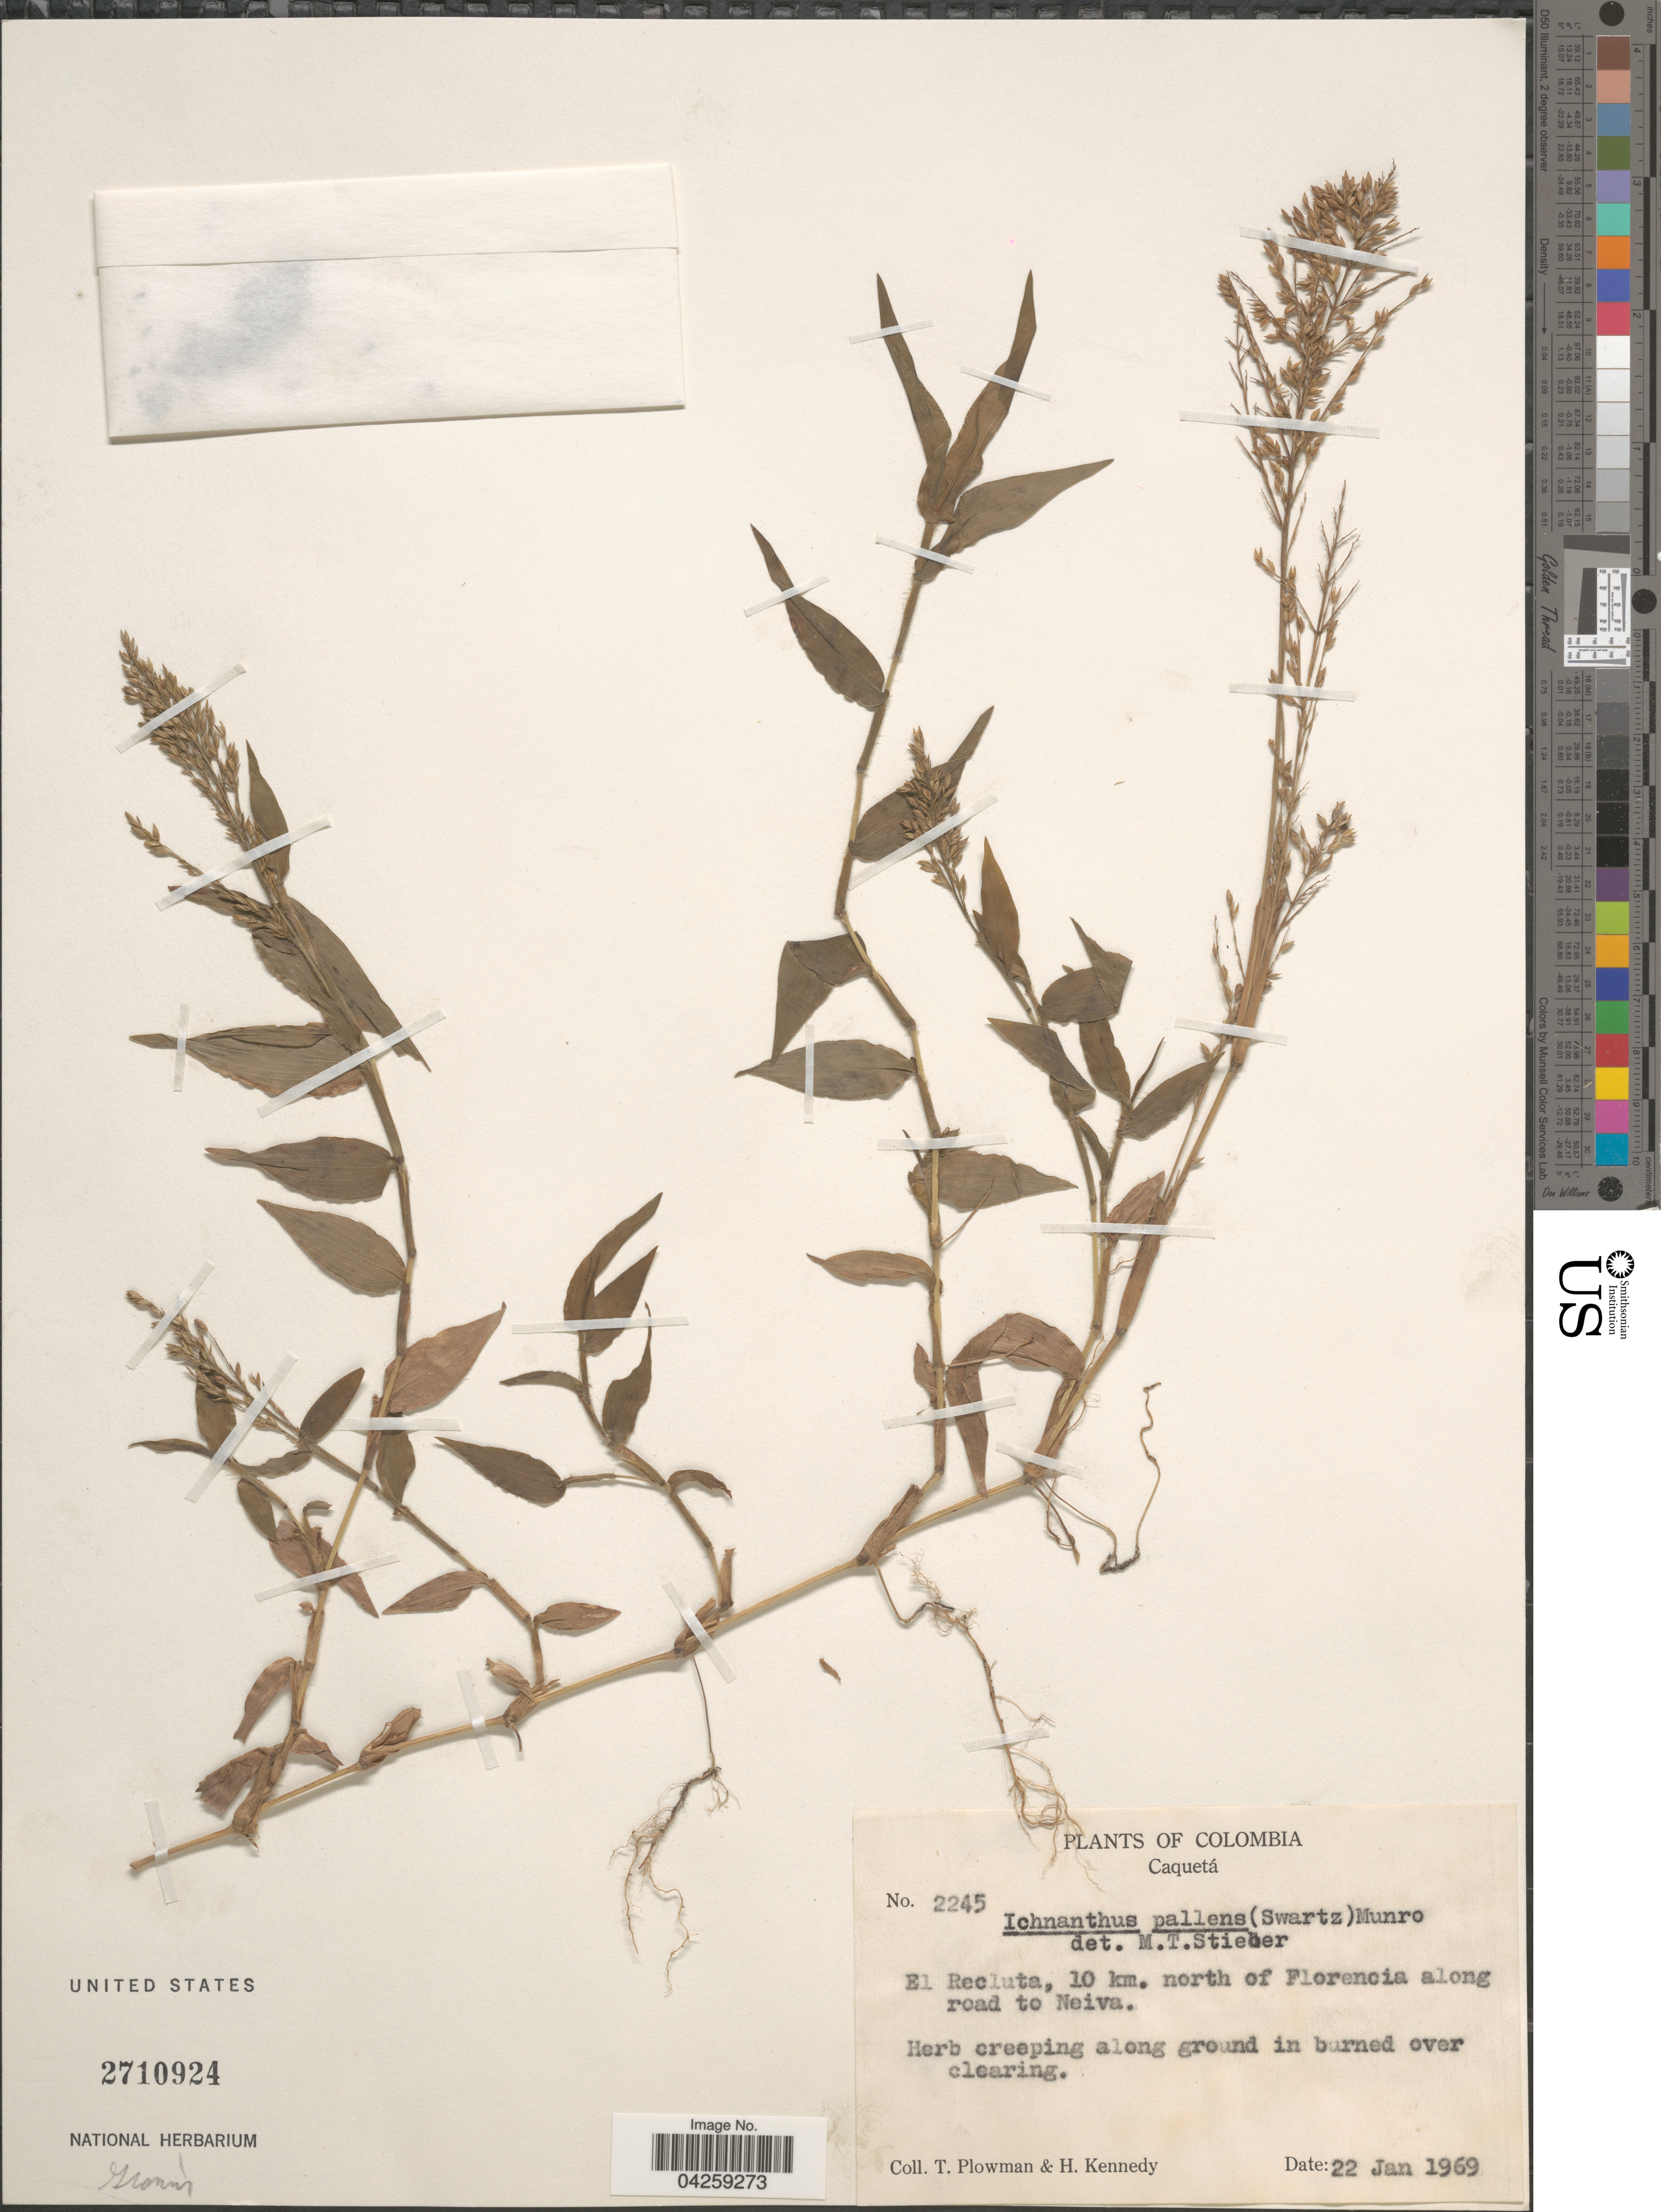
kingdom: Plantae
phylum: Tracheophyta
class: Liliopsida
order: Poales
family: Poaceae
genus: Ichnanthus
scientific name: Ichnanthus pallens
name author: (Sw.) Munro ex Benth.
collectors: T. Plowman & H. Kennedy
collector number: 2245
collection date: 1969-01-22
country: Colombia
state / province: Caquetá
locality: El Recluta, 10 km. north of Florencia along road to Neiva.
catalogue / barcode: US 2710924